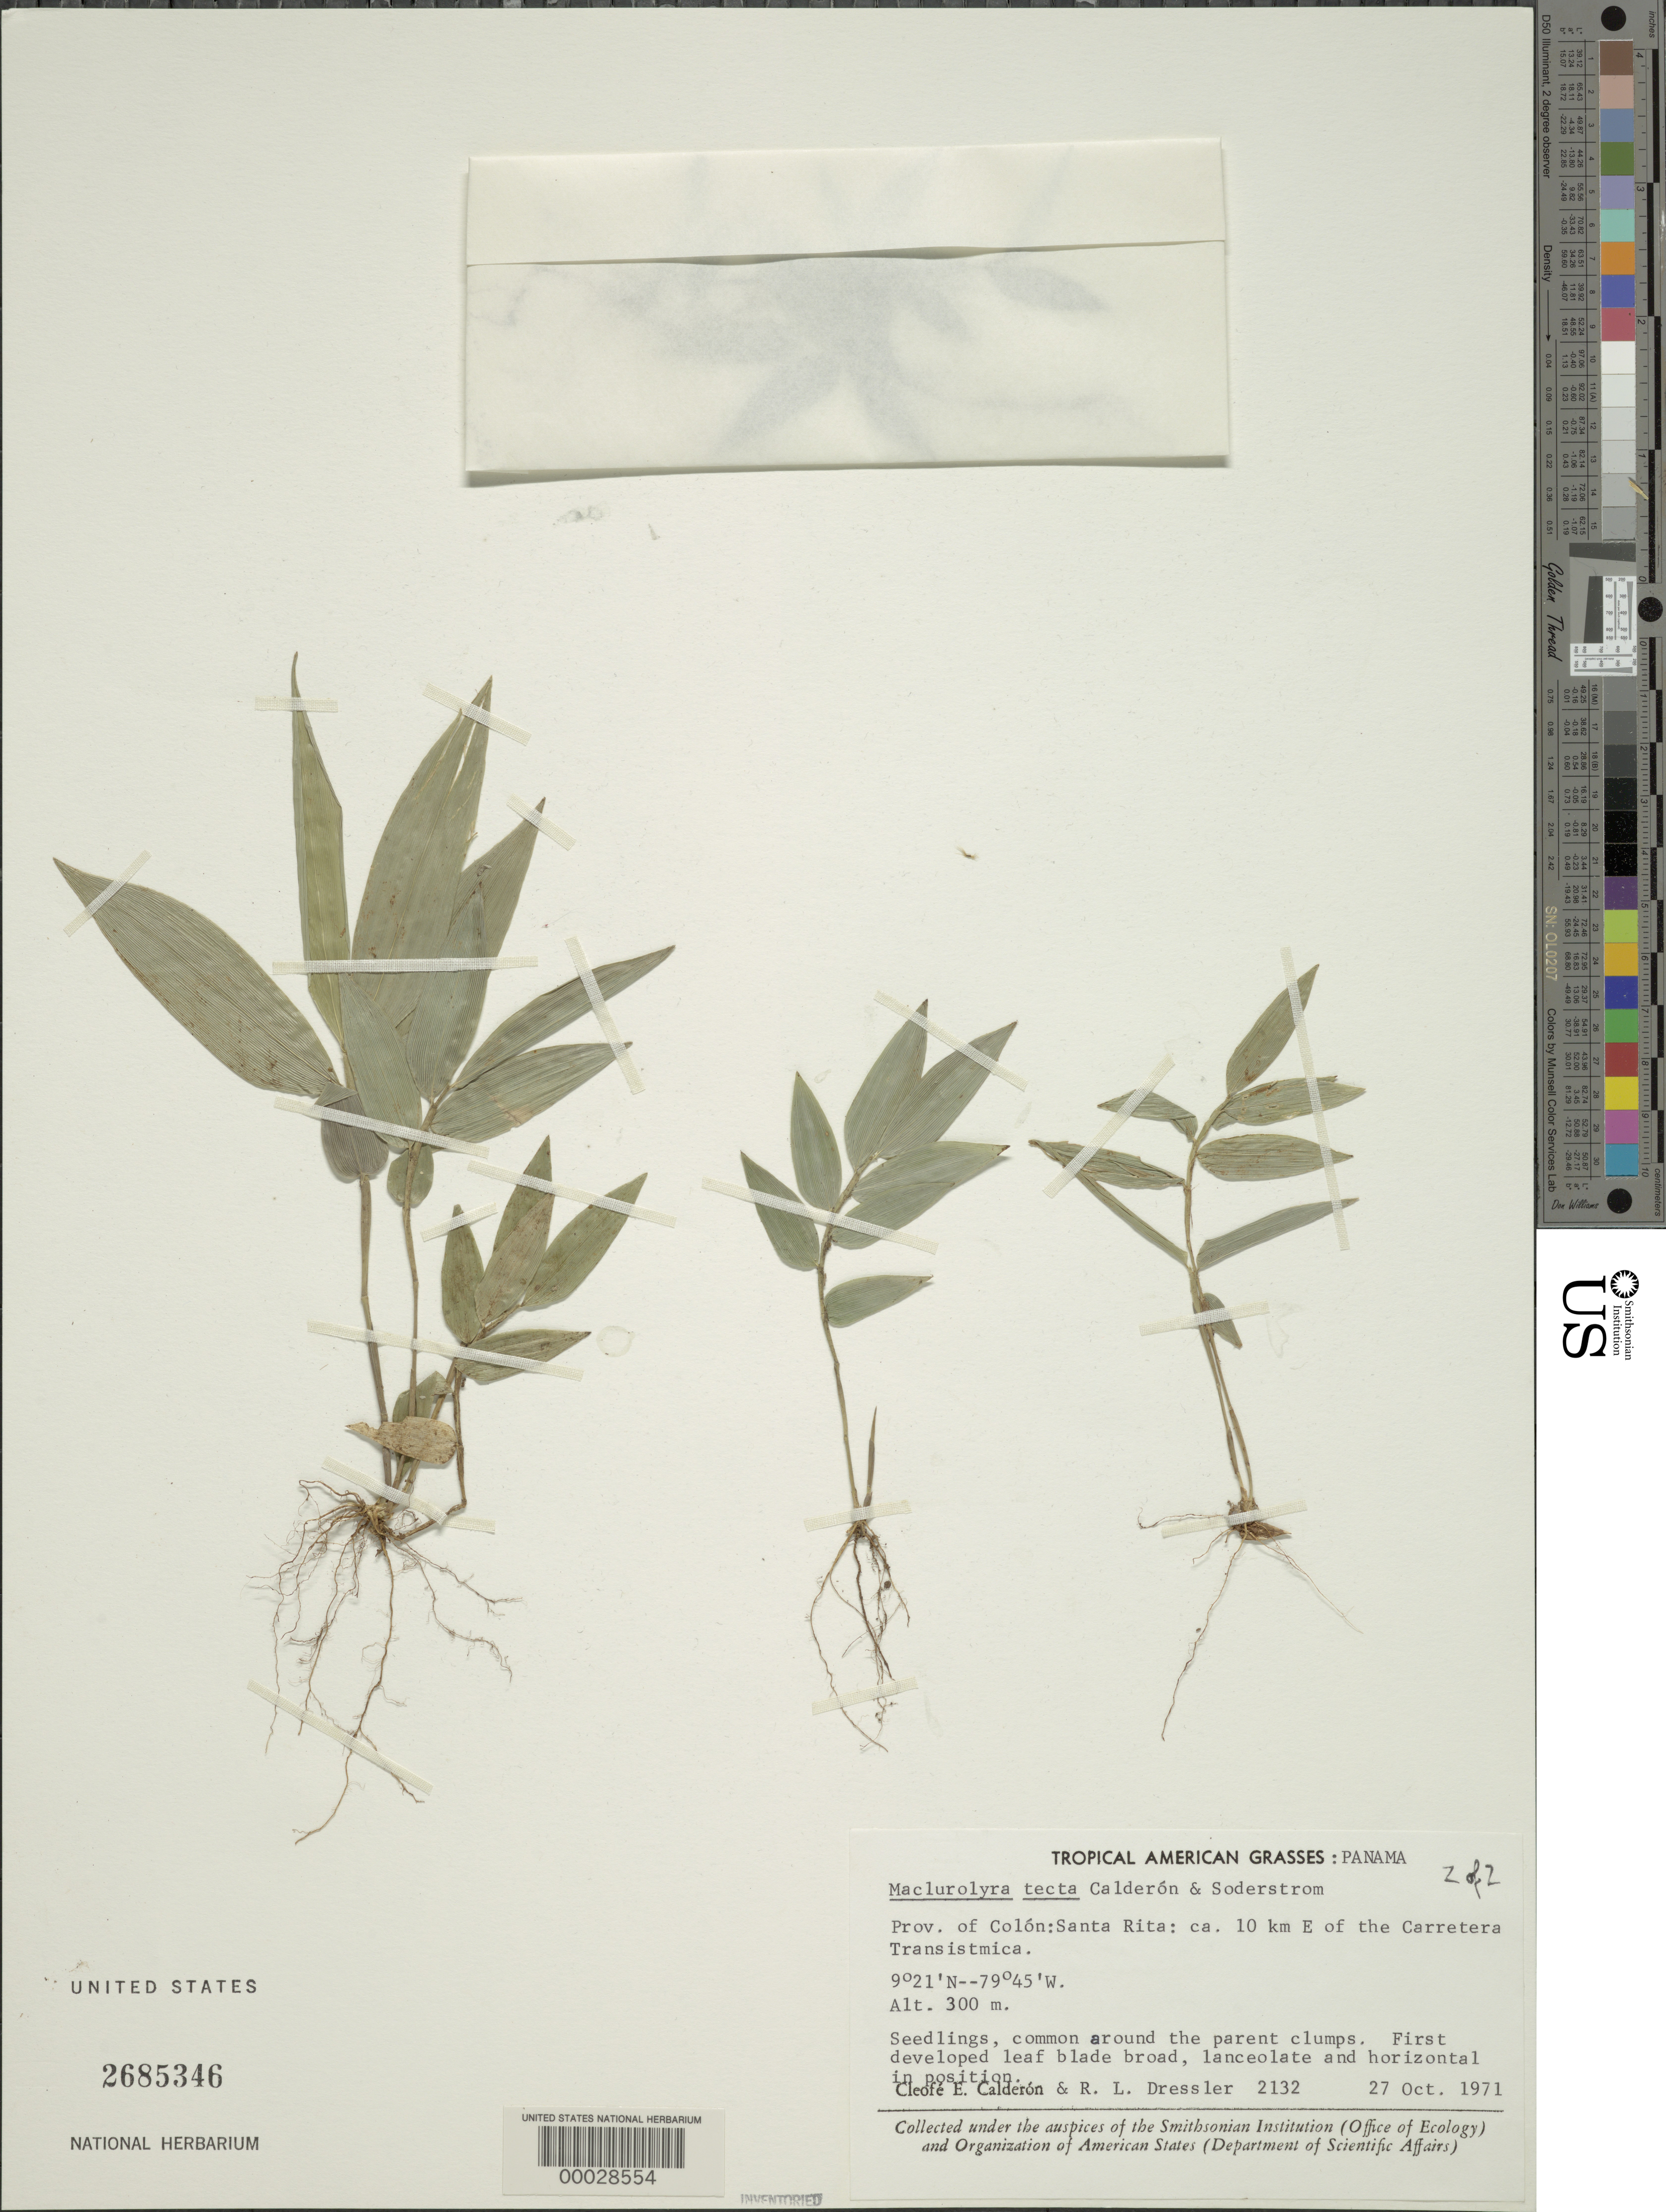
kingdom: Plantae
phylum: Tracheophyta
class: Liliopsida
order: Poales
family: Poaceae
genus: Leptaspis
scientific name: Leptaspis zeylanica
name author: Nees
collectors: C. E. Calderón & R. Dressler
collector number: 2132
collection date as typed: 27 Oct 1971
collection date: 1971-10-27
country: Panama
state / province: Colón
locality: Santa Rita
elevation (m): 300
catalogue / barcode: US 2685346